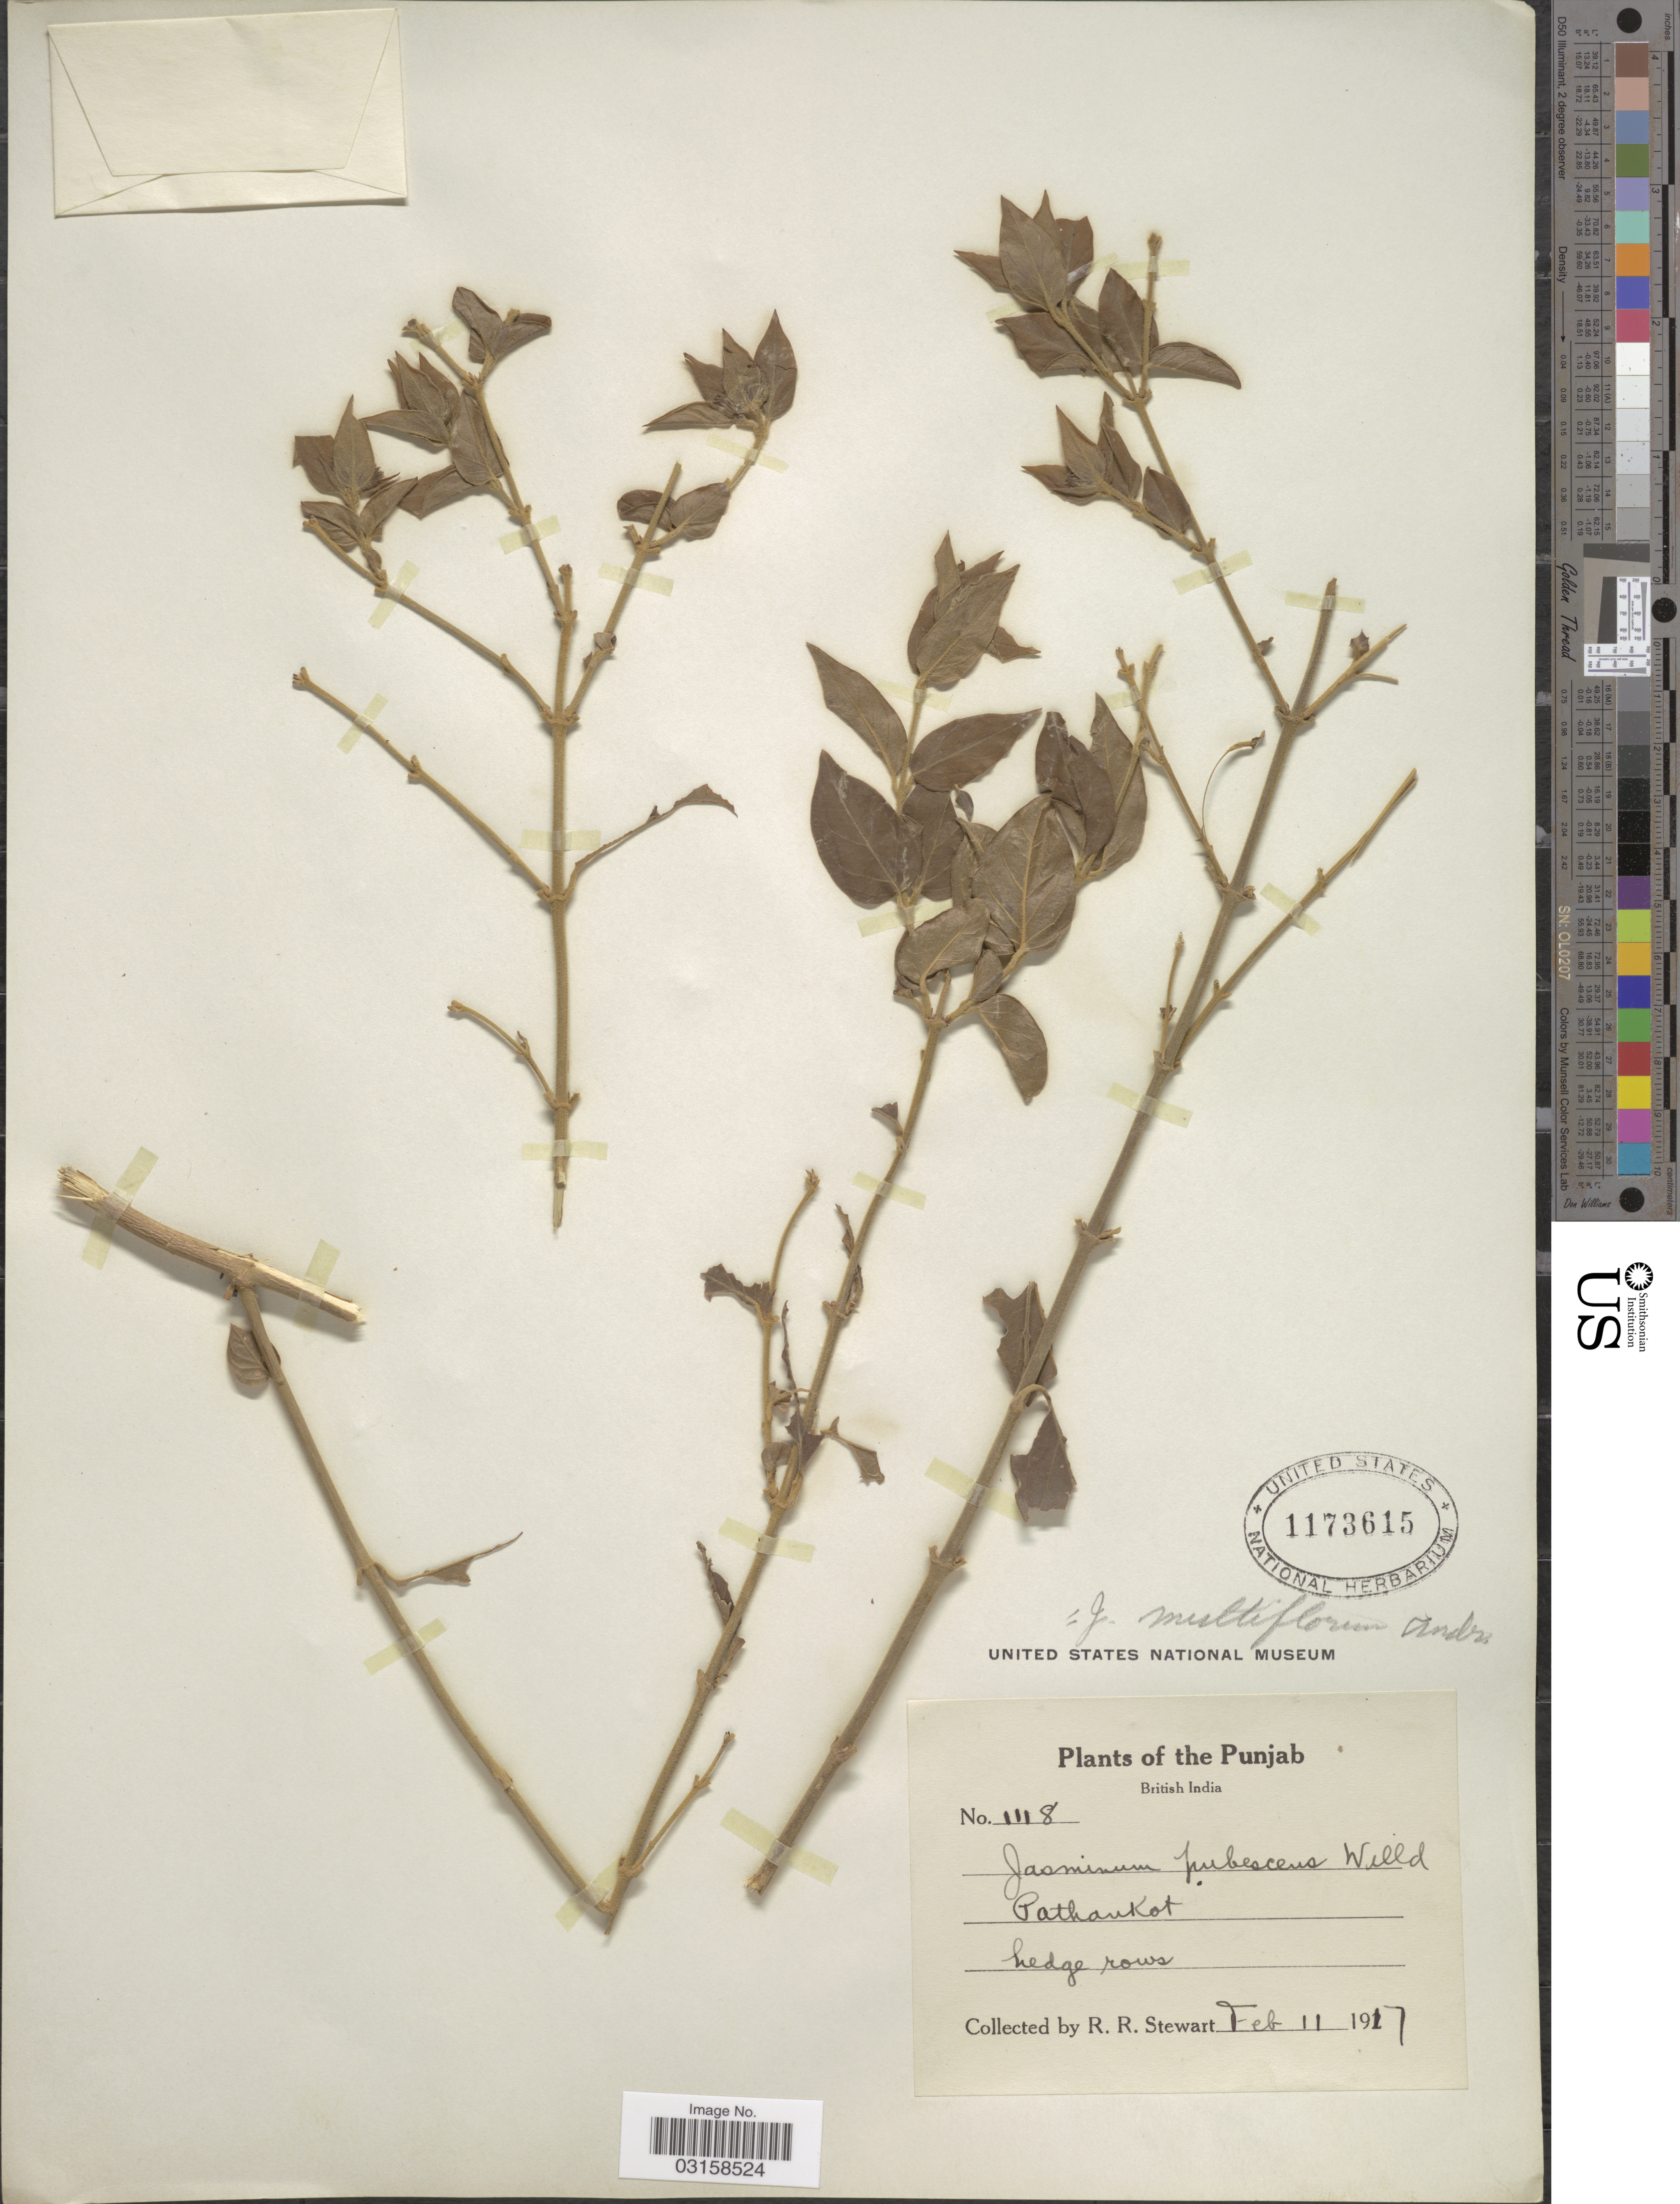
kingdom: Plantae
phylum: Tracheophyta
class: Magnoliopsida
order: Lamiales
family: Oleaceae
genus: Jasminum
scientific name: Jasminum multiflorum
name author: (Burm. f.) Andrews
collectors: R. Stewart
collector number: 1118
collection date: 1917-02-11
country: India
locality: British India. Pathankot.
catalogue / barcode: US 1173615